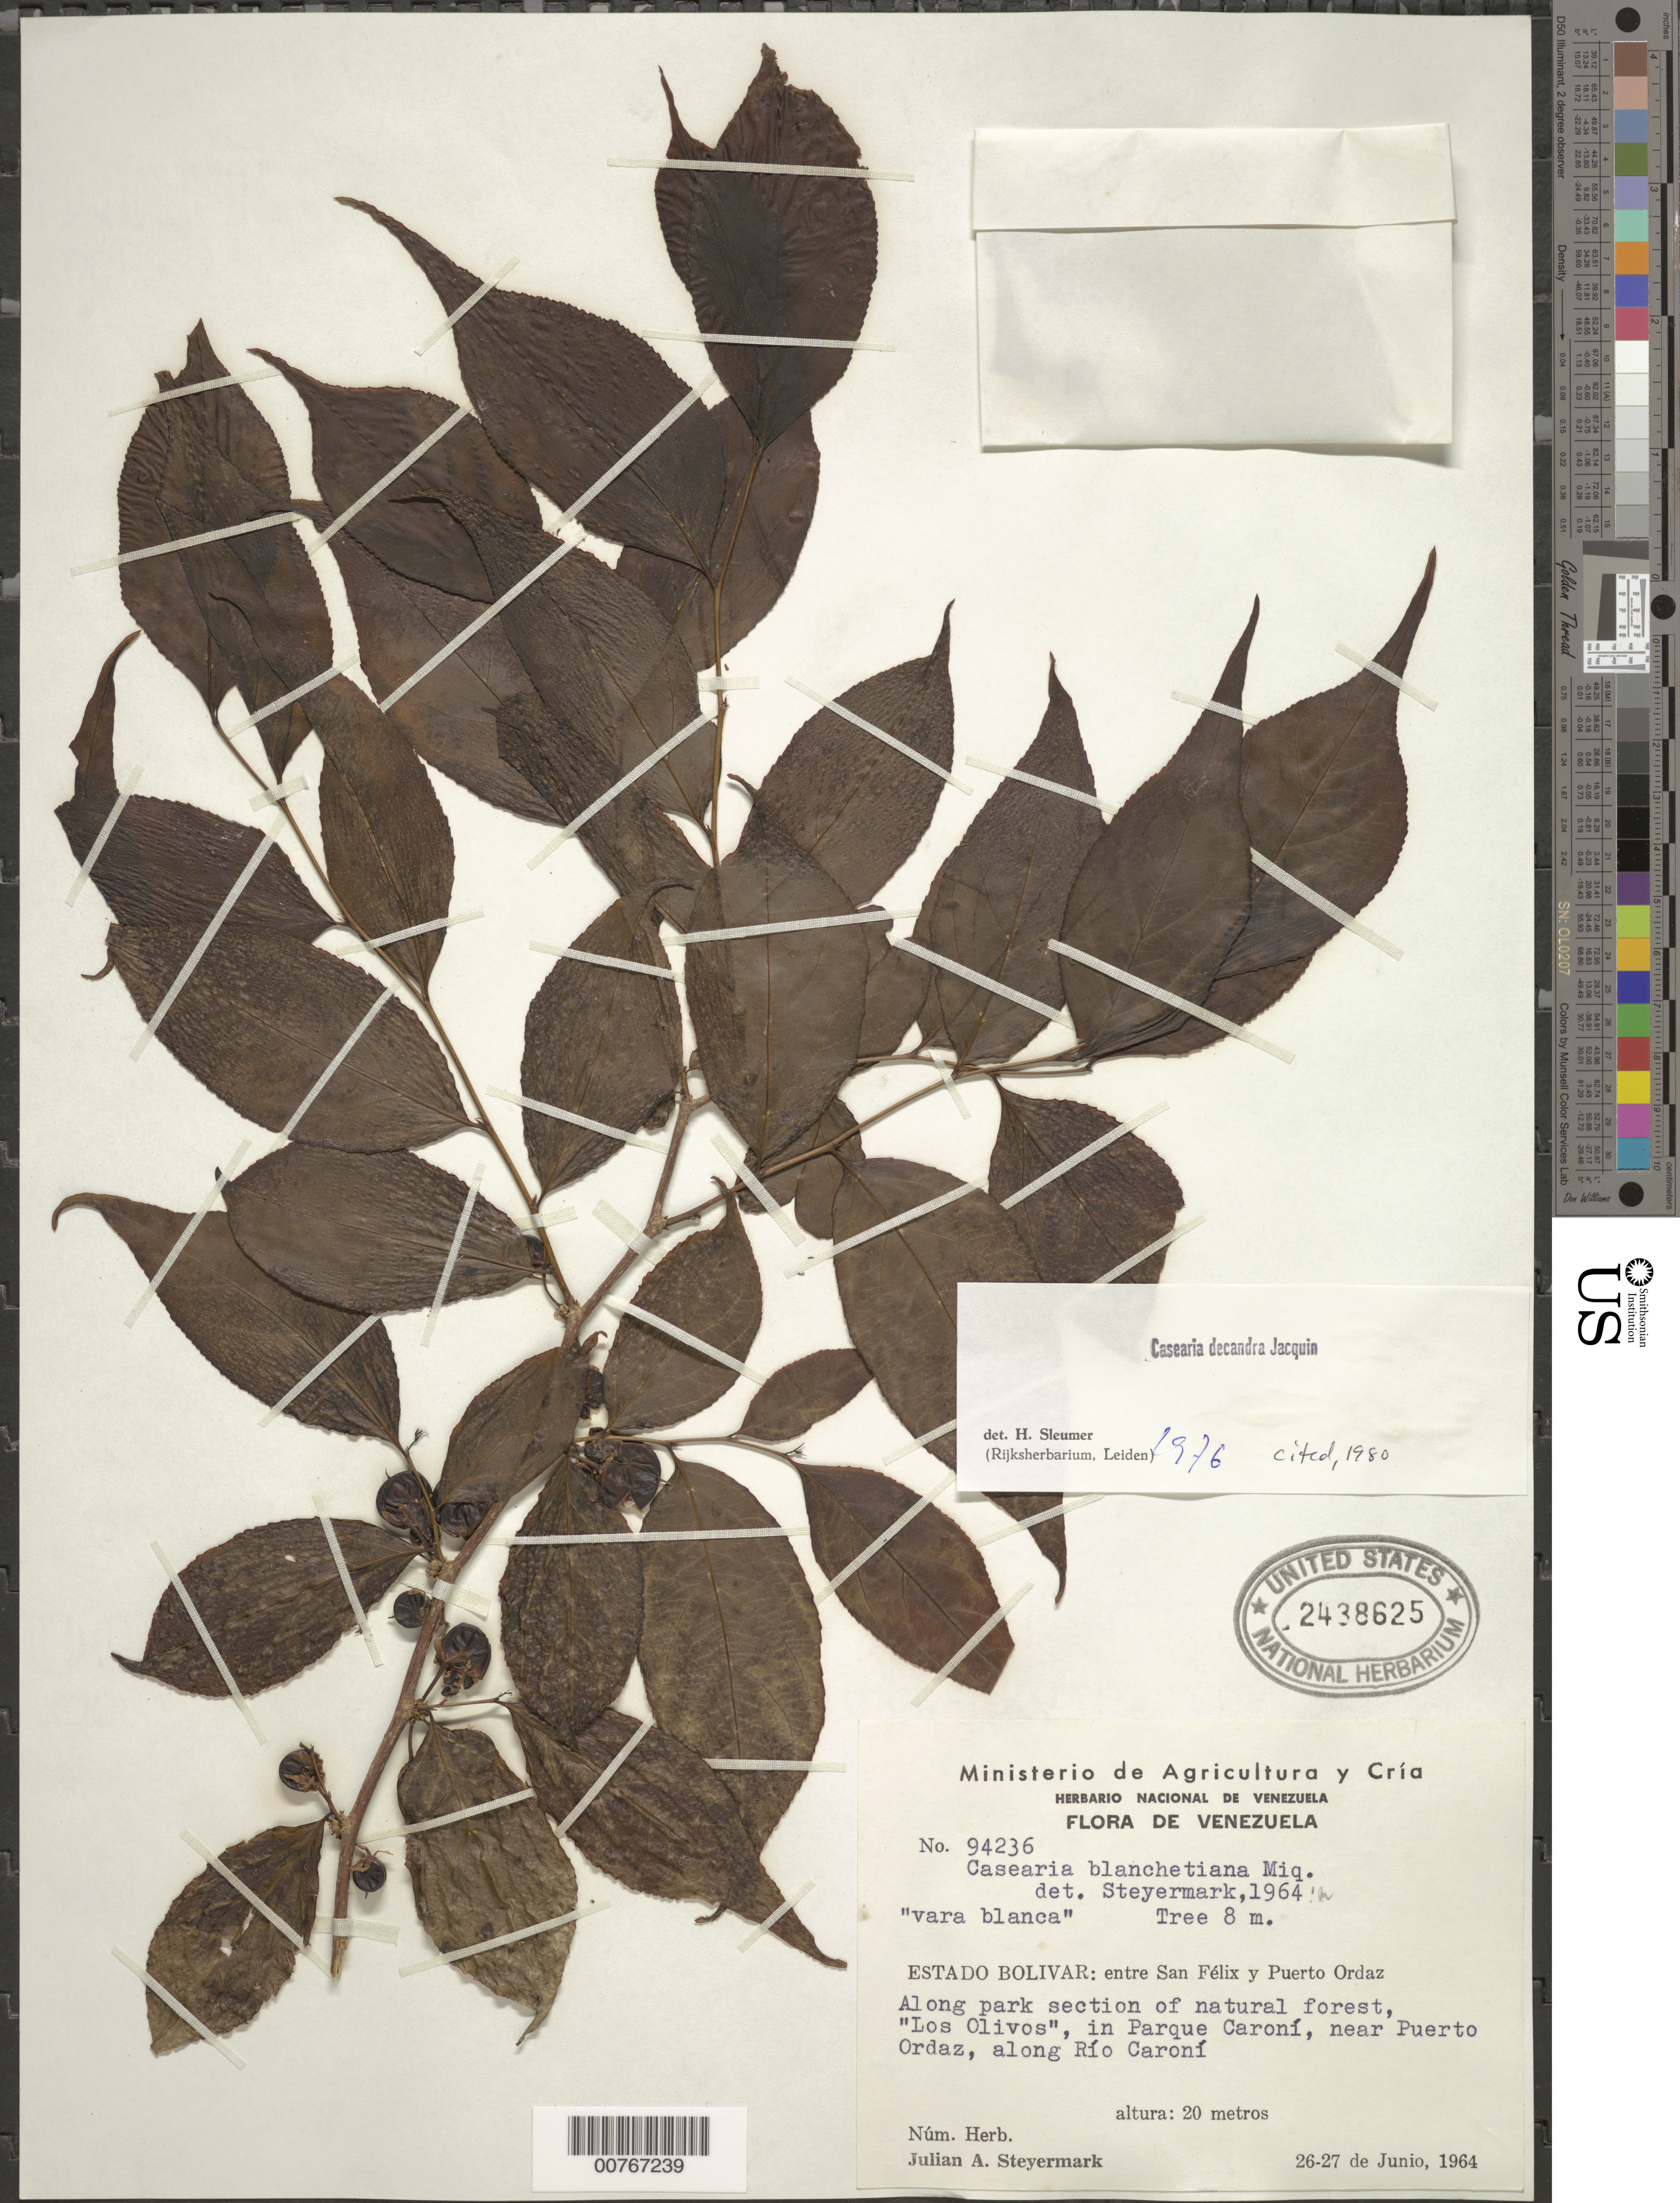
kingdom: Plantae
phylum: Tracheophyta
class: Magnoliopsida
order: Malpighiales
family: Salicaceae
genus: Casearia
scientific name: Casearia decandra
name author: Jacq.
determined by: Sleumer, H. O.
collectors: J. Steyermark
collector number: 94236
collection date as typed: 26-Jun-64 to 27-Jun-64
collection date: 1964-06-26/1964-06-27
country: Venezuela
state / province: Bolívar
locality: San Félix to Puerto Ordaz; "Los Olivos" (Olive trees), Parque Caroní along Río Caroní, near Puerto Ordaz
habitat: Along park section of natural forest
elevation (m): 20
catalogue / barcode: US 2438625